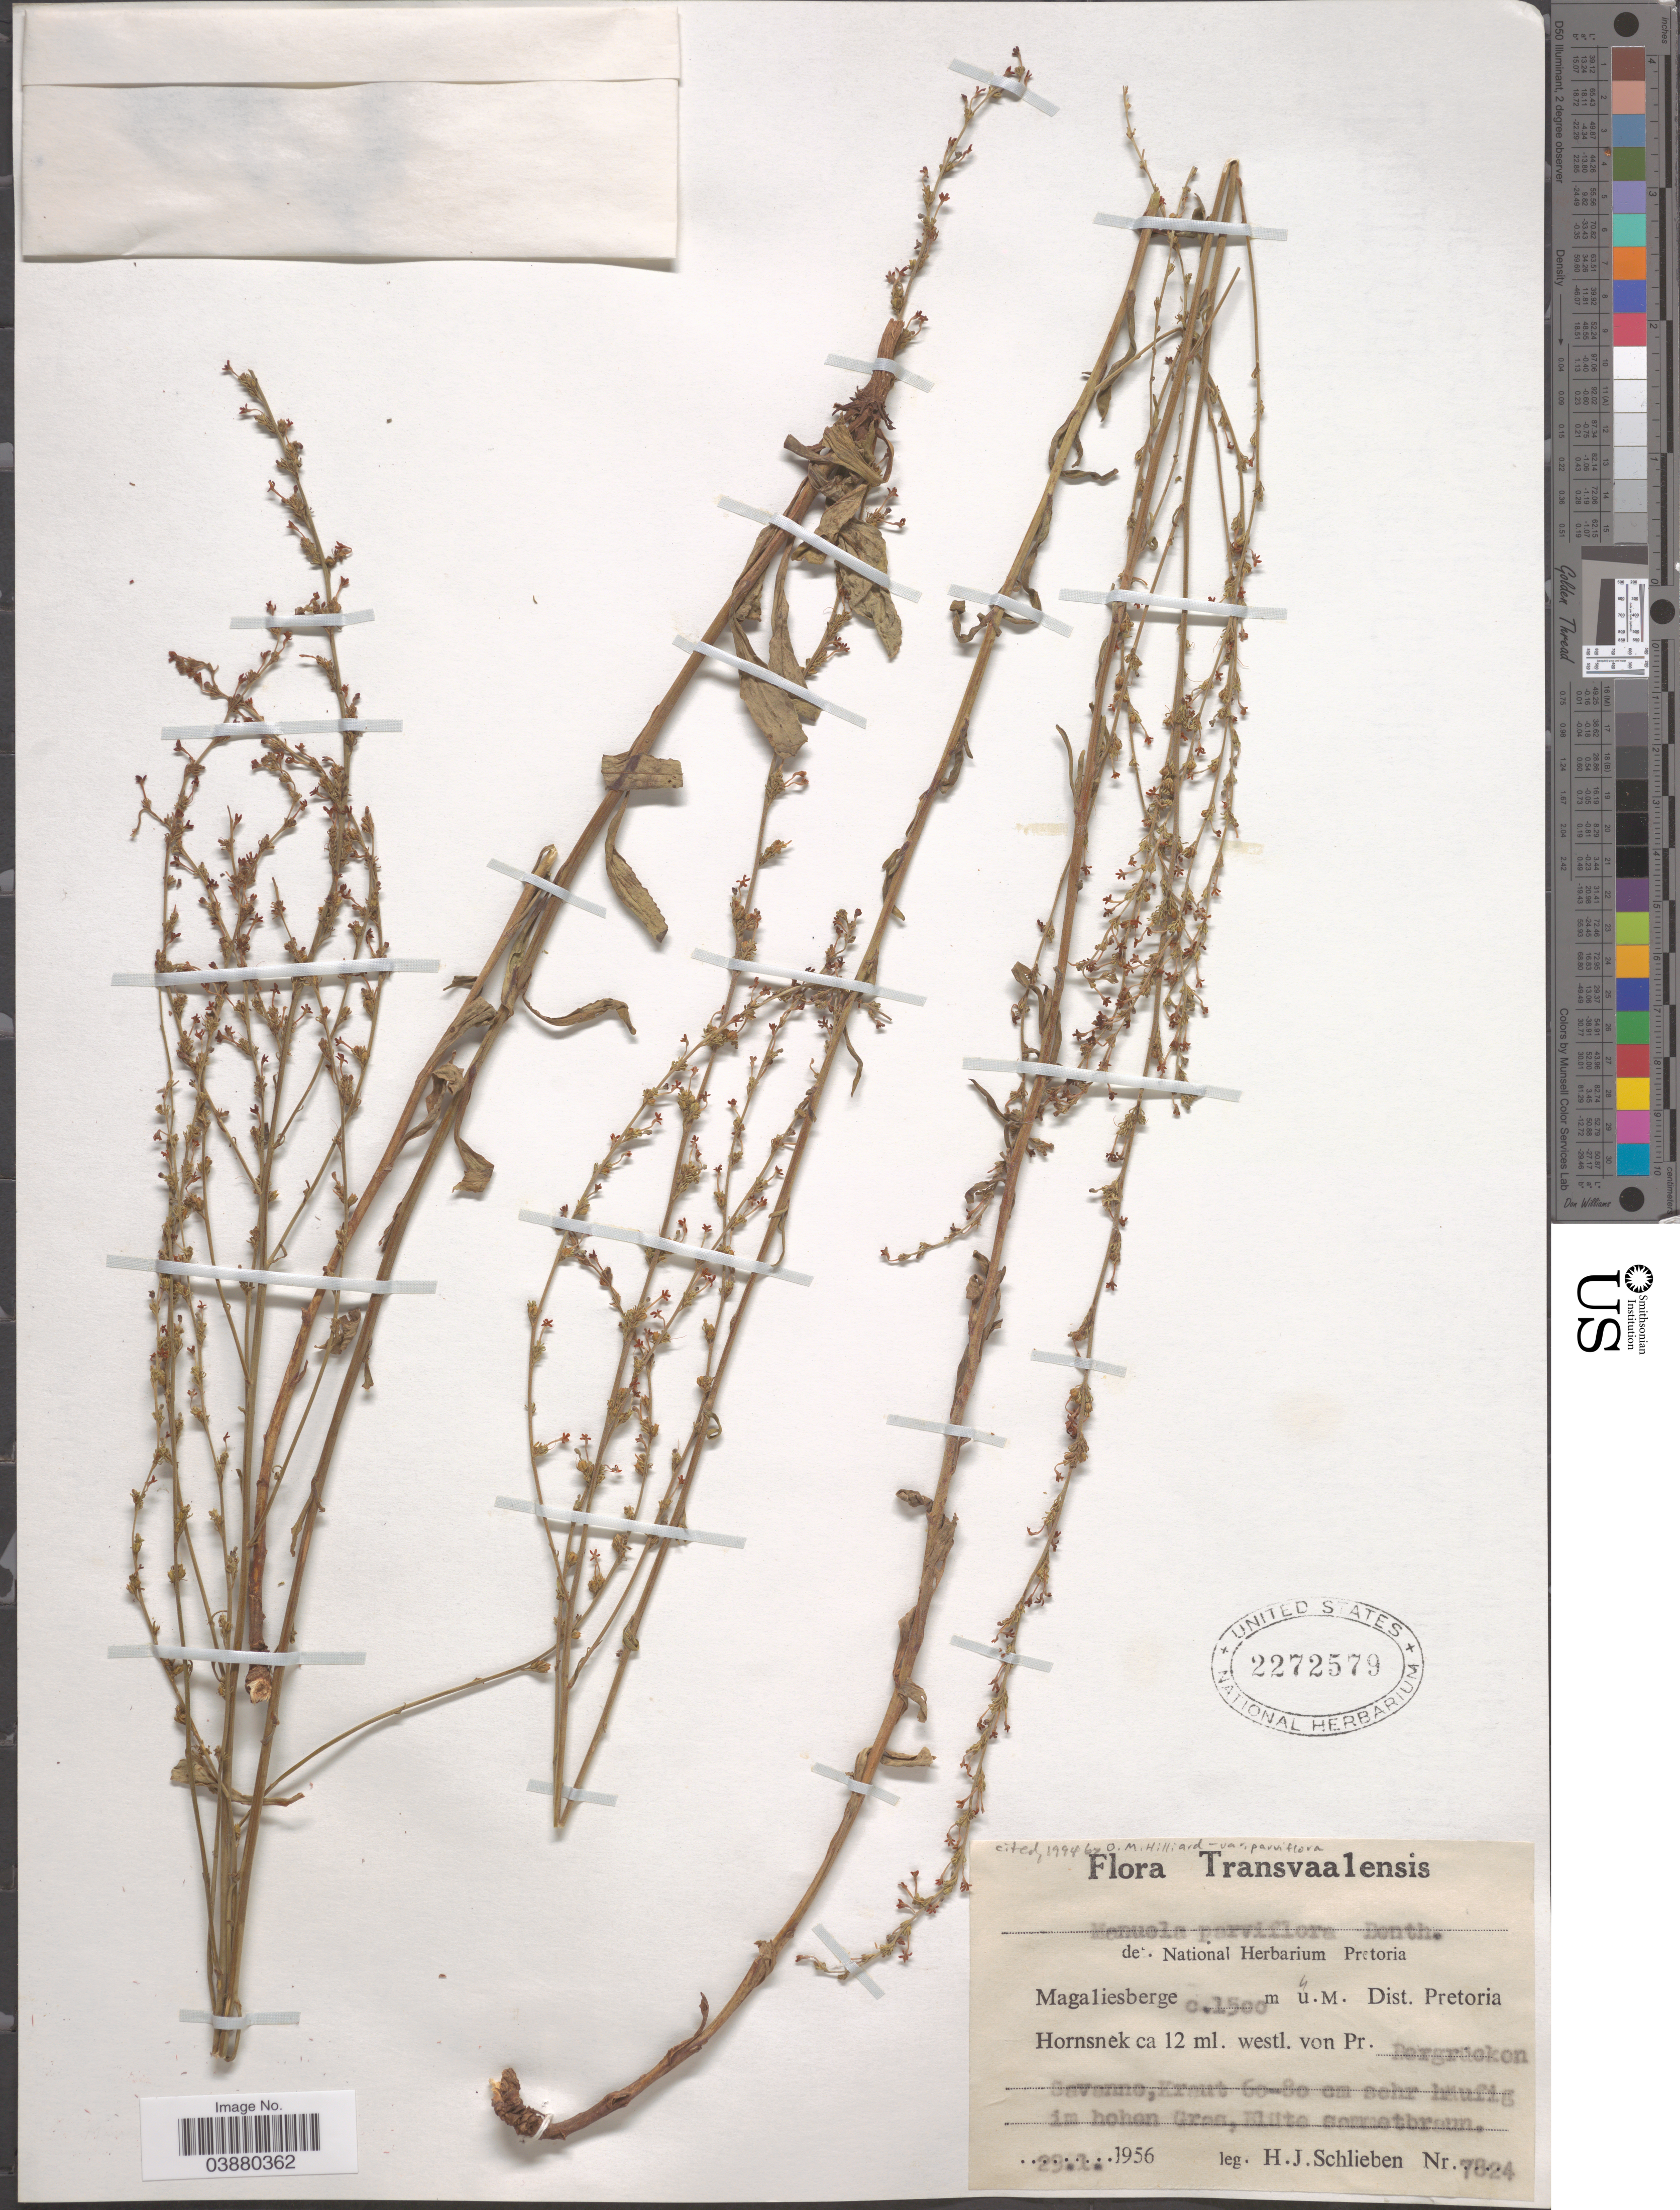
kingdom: Plantae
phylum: Tracheophyta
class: Magnoliopsida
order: Lamiales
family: Scrophulariaceae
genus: Manulea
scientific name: Manulea parviflora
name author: Benth.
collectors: H. J. Schlieben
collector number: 7824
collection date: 1956-01-29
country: South Africa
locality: Transvaalensis. Magaliesberge. Dist. Pretoria Hornsnek ca 12 ml. westl. von Pr. Bergrücken.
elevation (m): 1500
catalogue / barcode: US 2272579